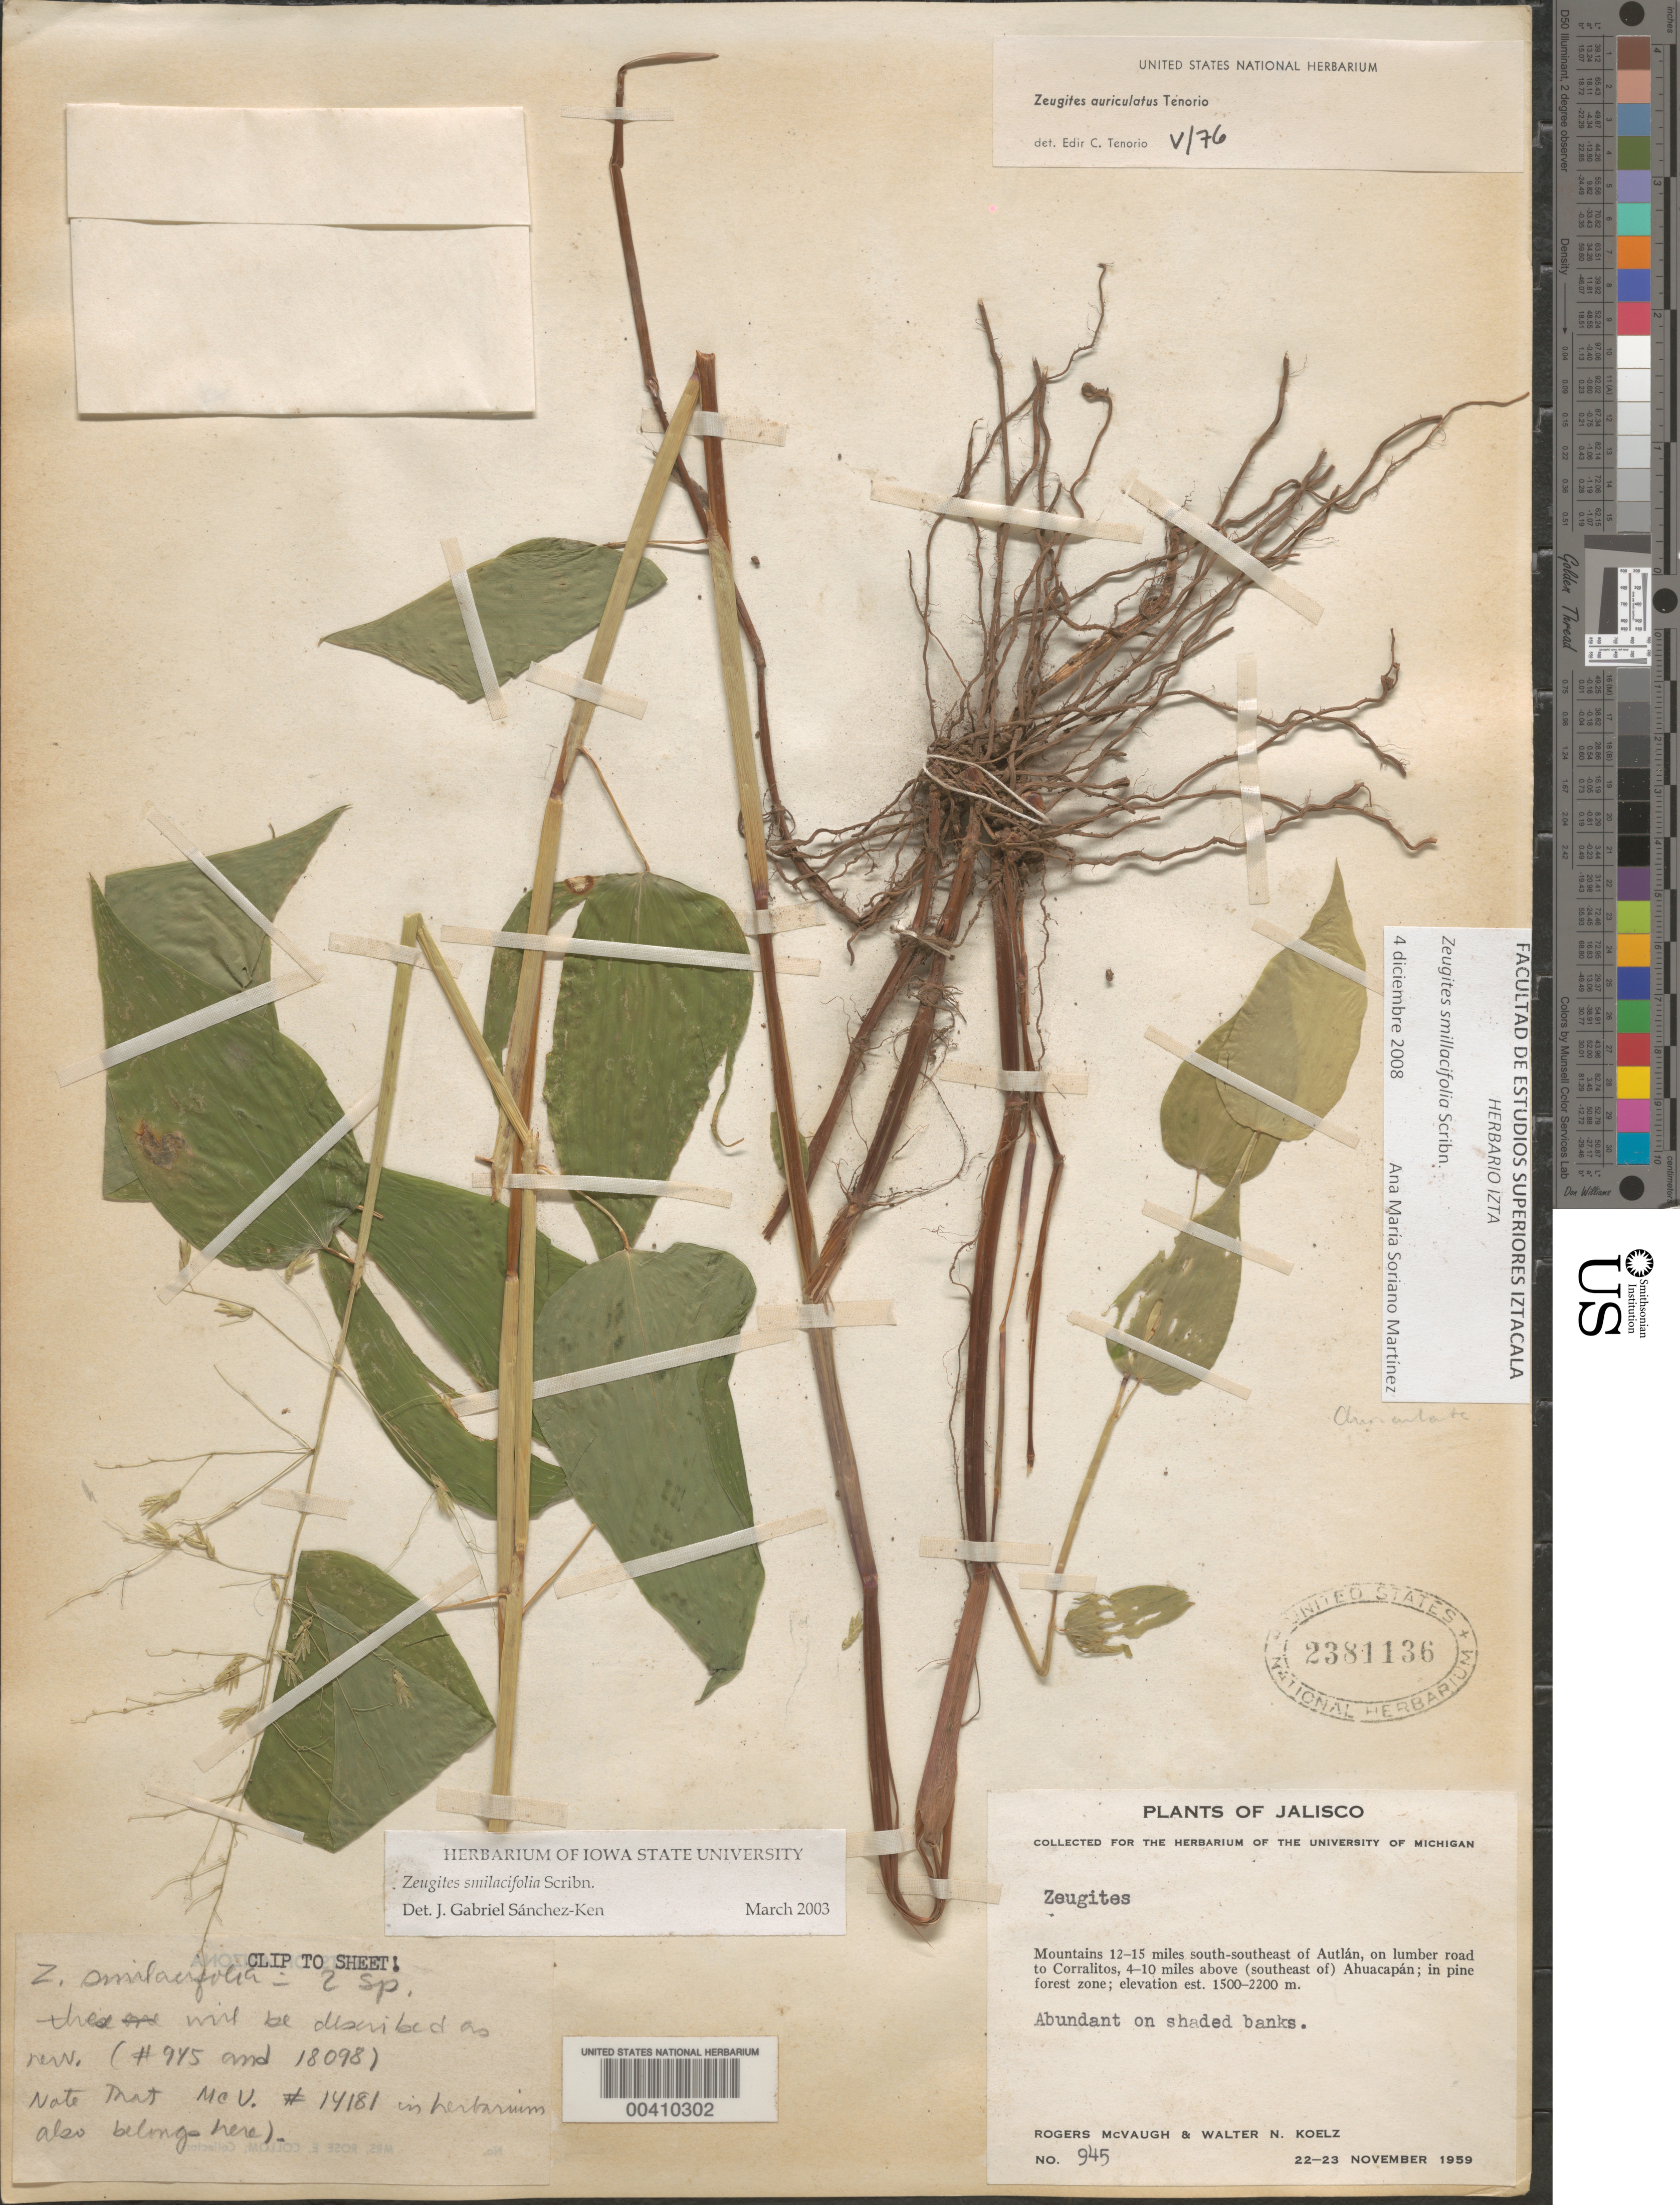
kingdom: Plantae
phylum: Tracheophyta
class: Liliopsida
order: Poales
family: Poaceae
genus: Zeugites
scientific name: Zeugites smilacifolius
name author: Scribn.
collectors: R. McVaugh & W. N. Koelz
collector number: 945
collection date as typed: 22 Nov 1959 to 23 Nov 1959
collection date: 1959-11-22/1959-11-23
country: Mexico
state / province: Jalisco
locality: Mts 12-15 mi SSE of Autlán, on lumber rd to Corralitos, 4-10 mi above (SE of) Ahuacapán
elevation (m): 1500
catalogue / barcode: US 2381136